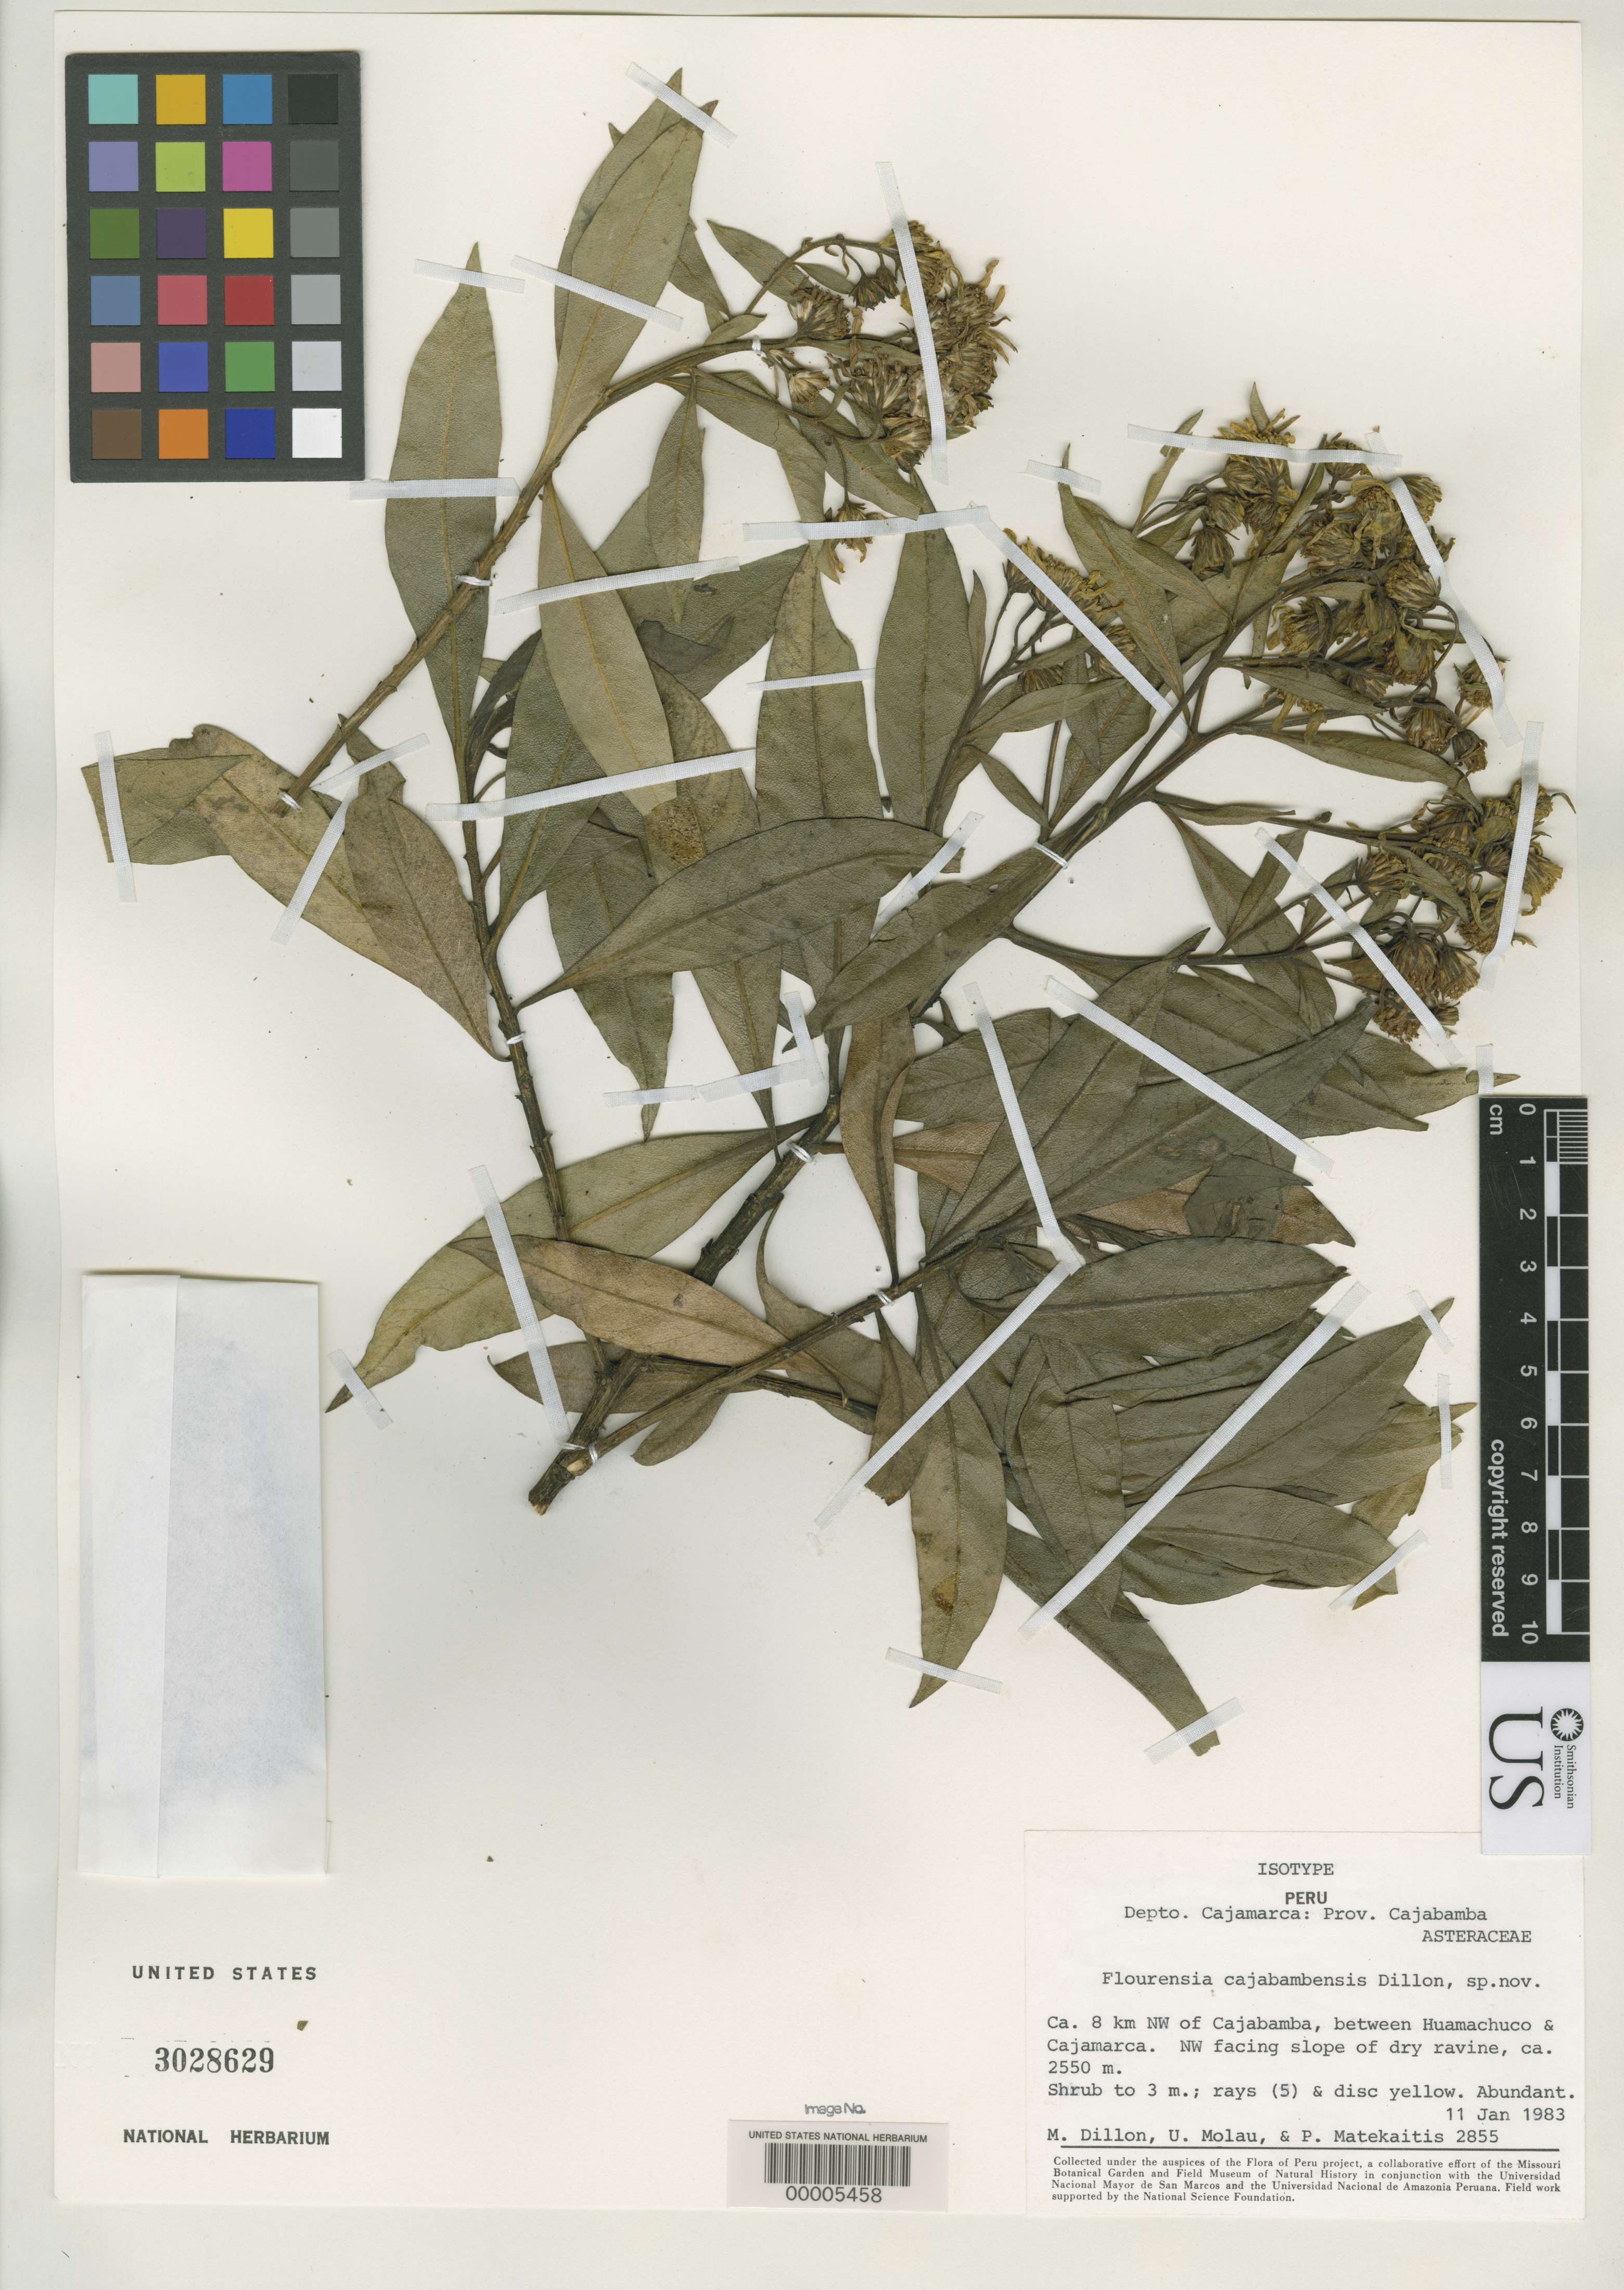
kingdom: Plantae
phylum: Tracheophyta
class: Magnoliopsida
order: Asterales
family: Asteraceae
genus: Flourensia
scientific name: Flourensia cajabambensis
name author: M.O. Dillon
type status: Isotype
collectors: M. O. Dillon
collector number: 2855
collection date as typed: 11 Jan 1983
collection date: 1983-01-11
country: Peru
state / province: Cajamarca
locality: ca. 8 km NW of Cajabamba, between Huamachuco and Cajamarca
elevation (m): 2550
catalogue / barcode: US 3028629